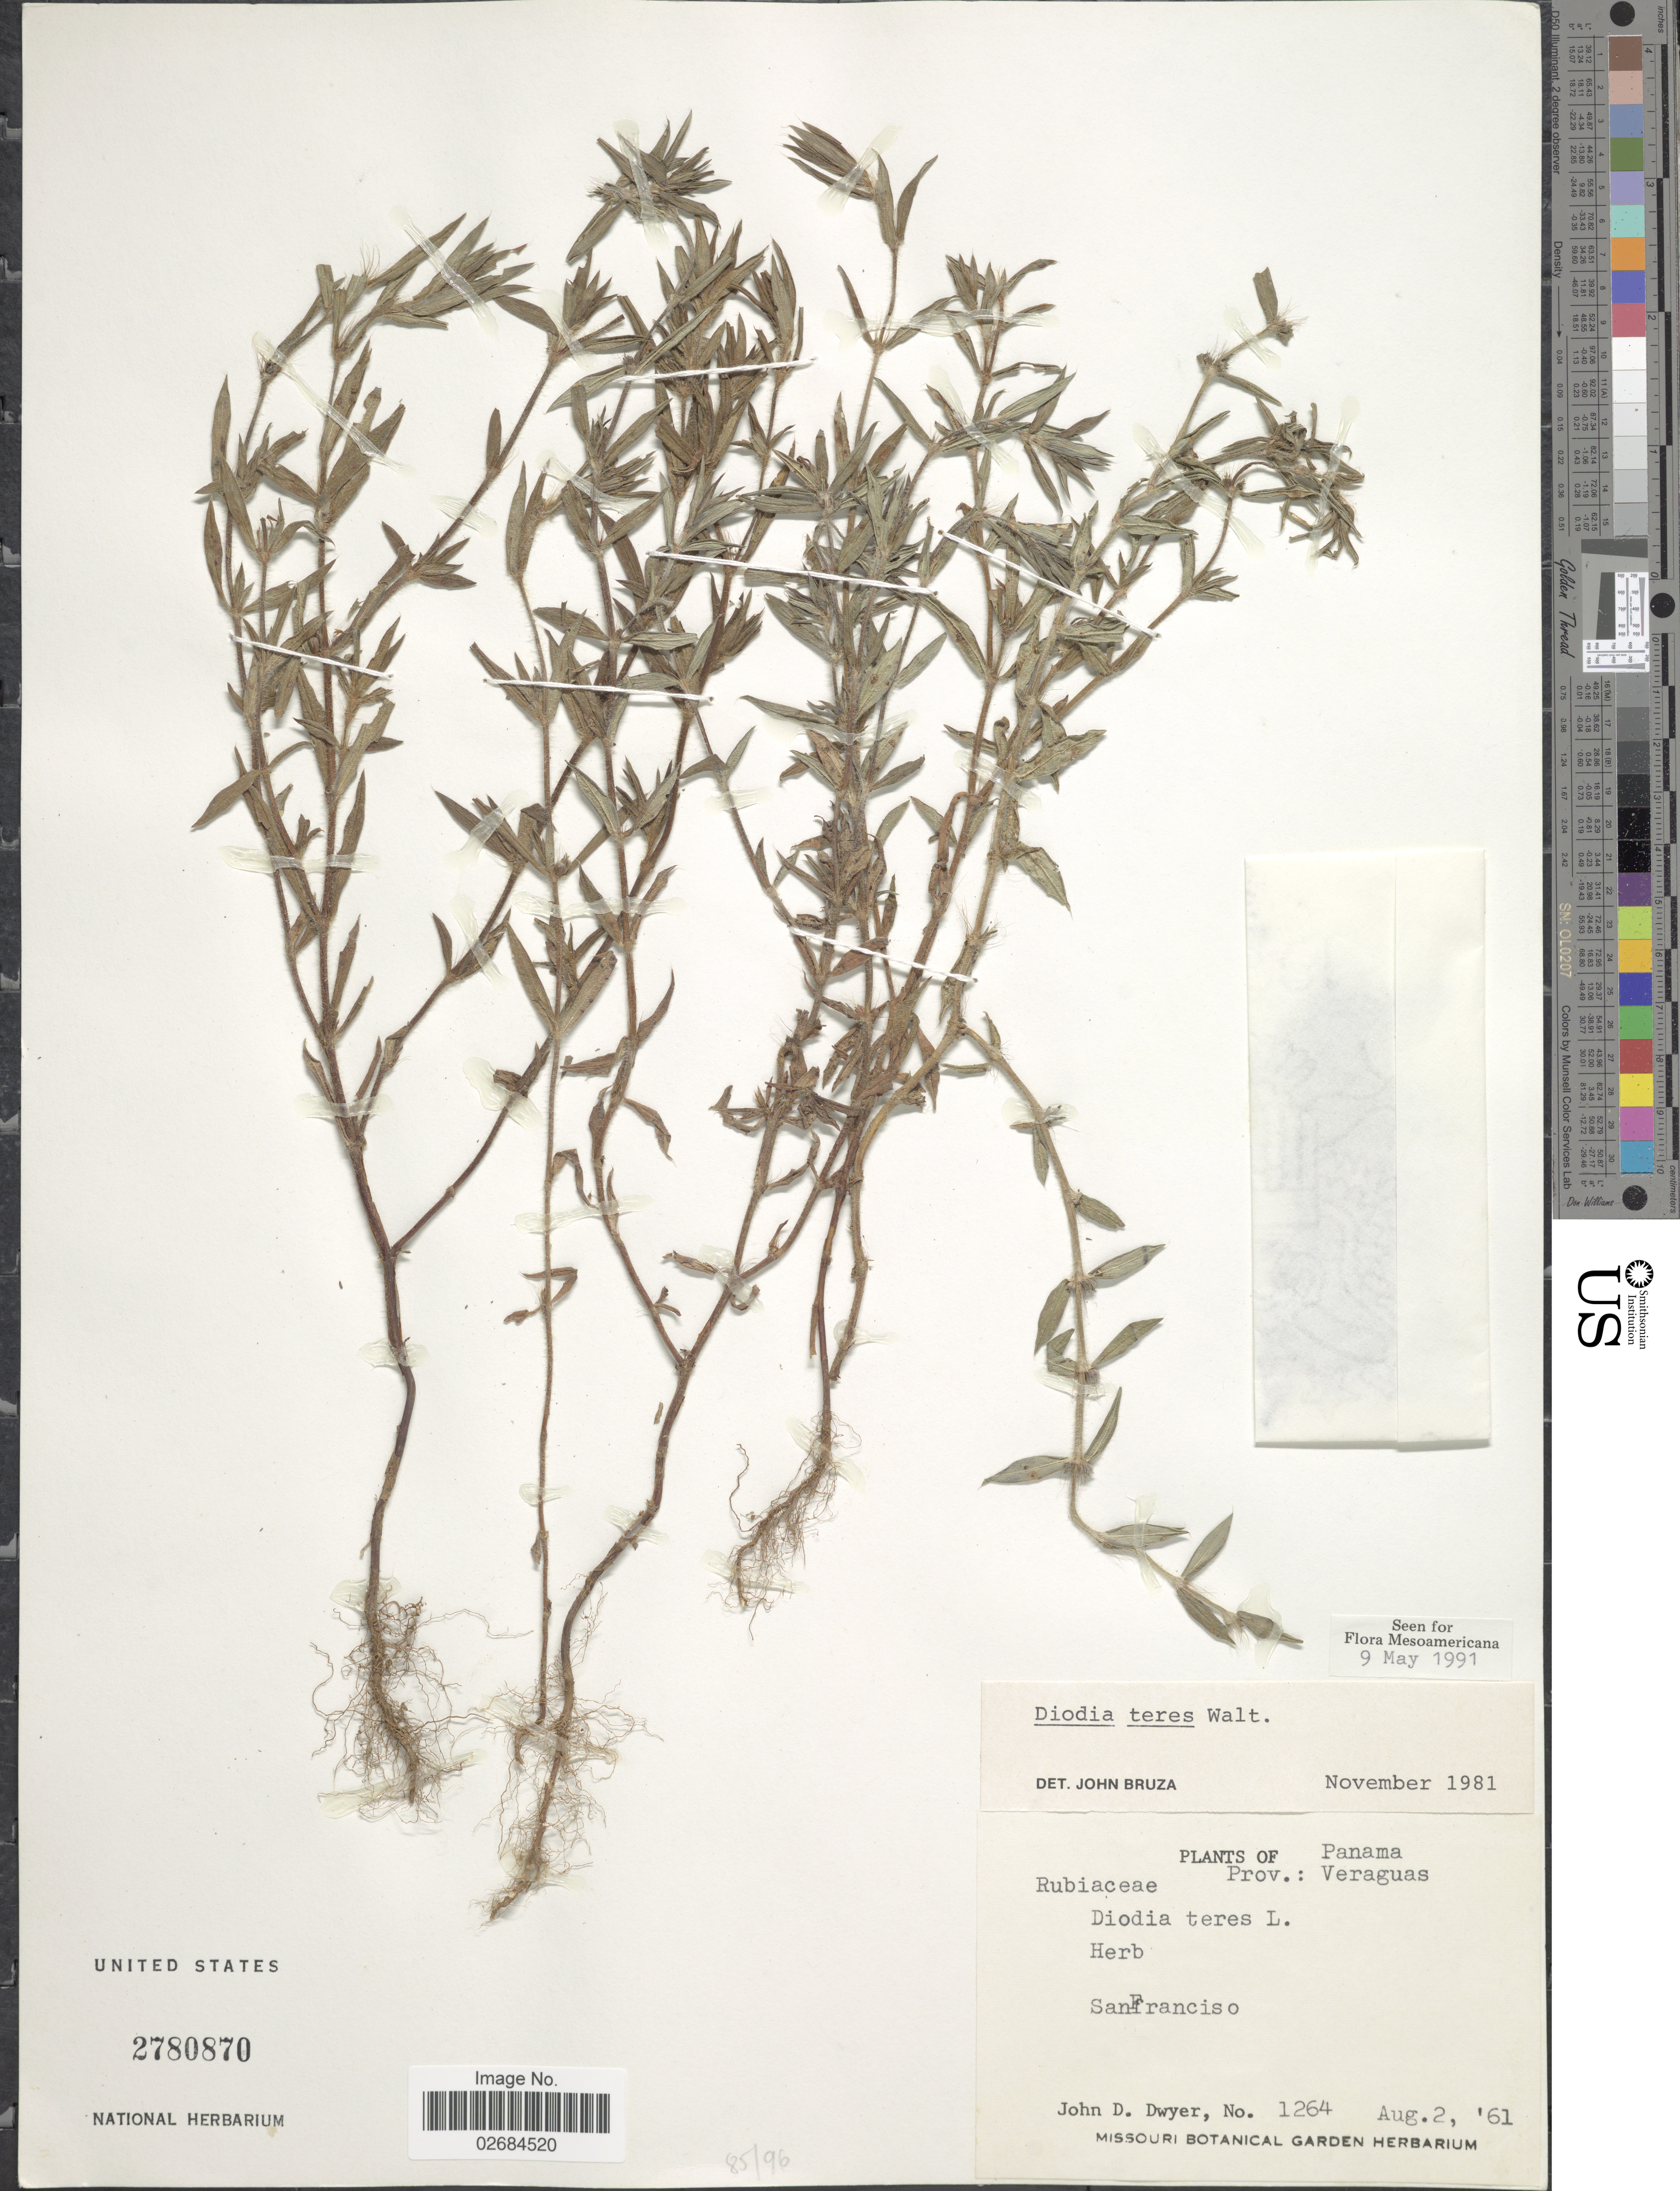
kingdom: Plantae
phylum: Tracheophyta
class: Magnoliopsida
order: Gentianales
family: Rubiaceae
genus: Diodia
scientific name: Diodia teres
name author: Walter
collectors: J. D. Dwyer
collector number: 1264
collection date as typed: Transcribed d/m/y: 2/8/61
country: Panama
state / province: Veraguas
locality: San Francisco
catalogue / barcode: US 2780870